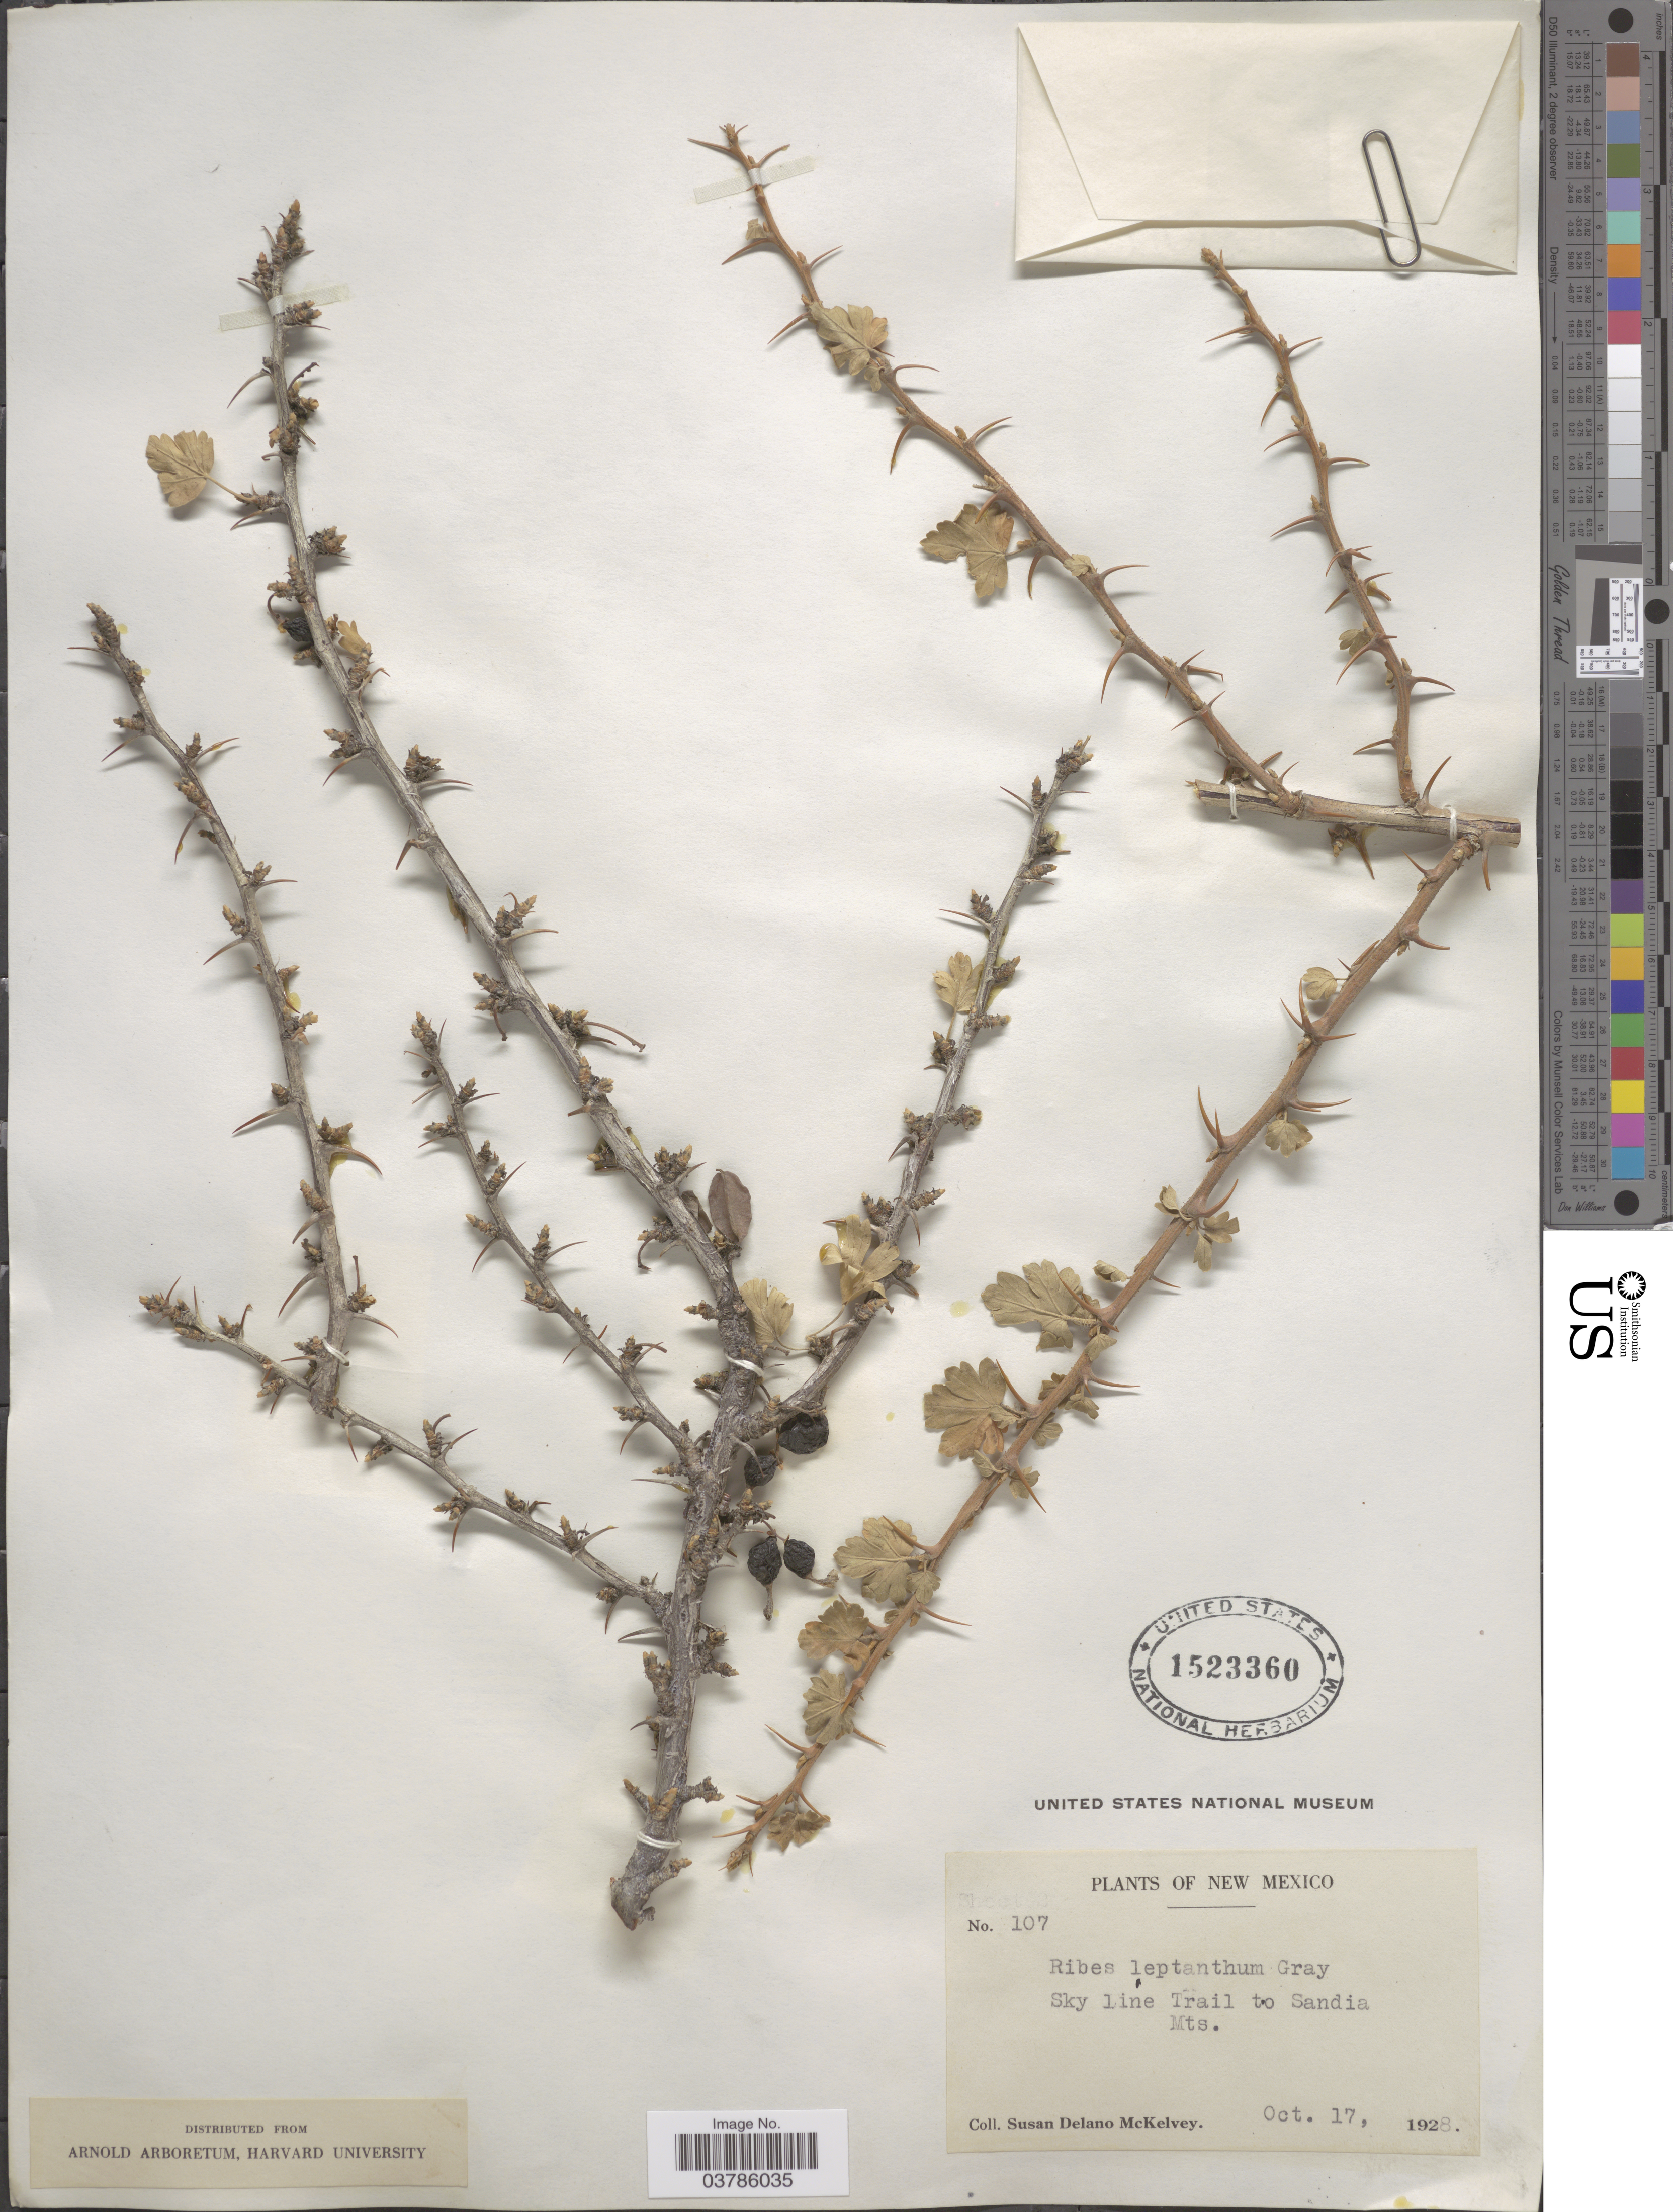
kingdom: Plantae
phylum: Tracheophyta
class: Magnoliopsida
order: Saxifragales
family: Grossulariaceae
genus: Ribes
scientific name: Ribes leptanthum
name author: A. Gray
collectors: S. A. McKelvey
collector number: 107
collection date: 1928-10-17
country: United States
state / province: New Mexico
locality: Sky line Trail to Sandia Mts.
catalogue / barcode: US 1523360